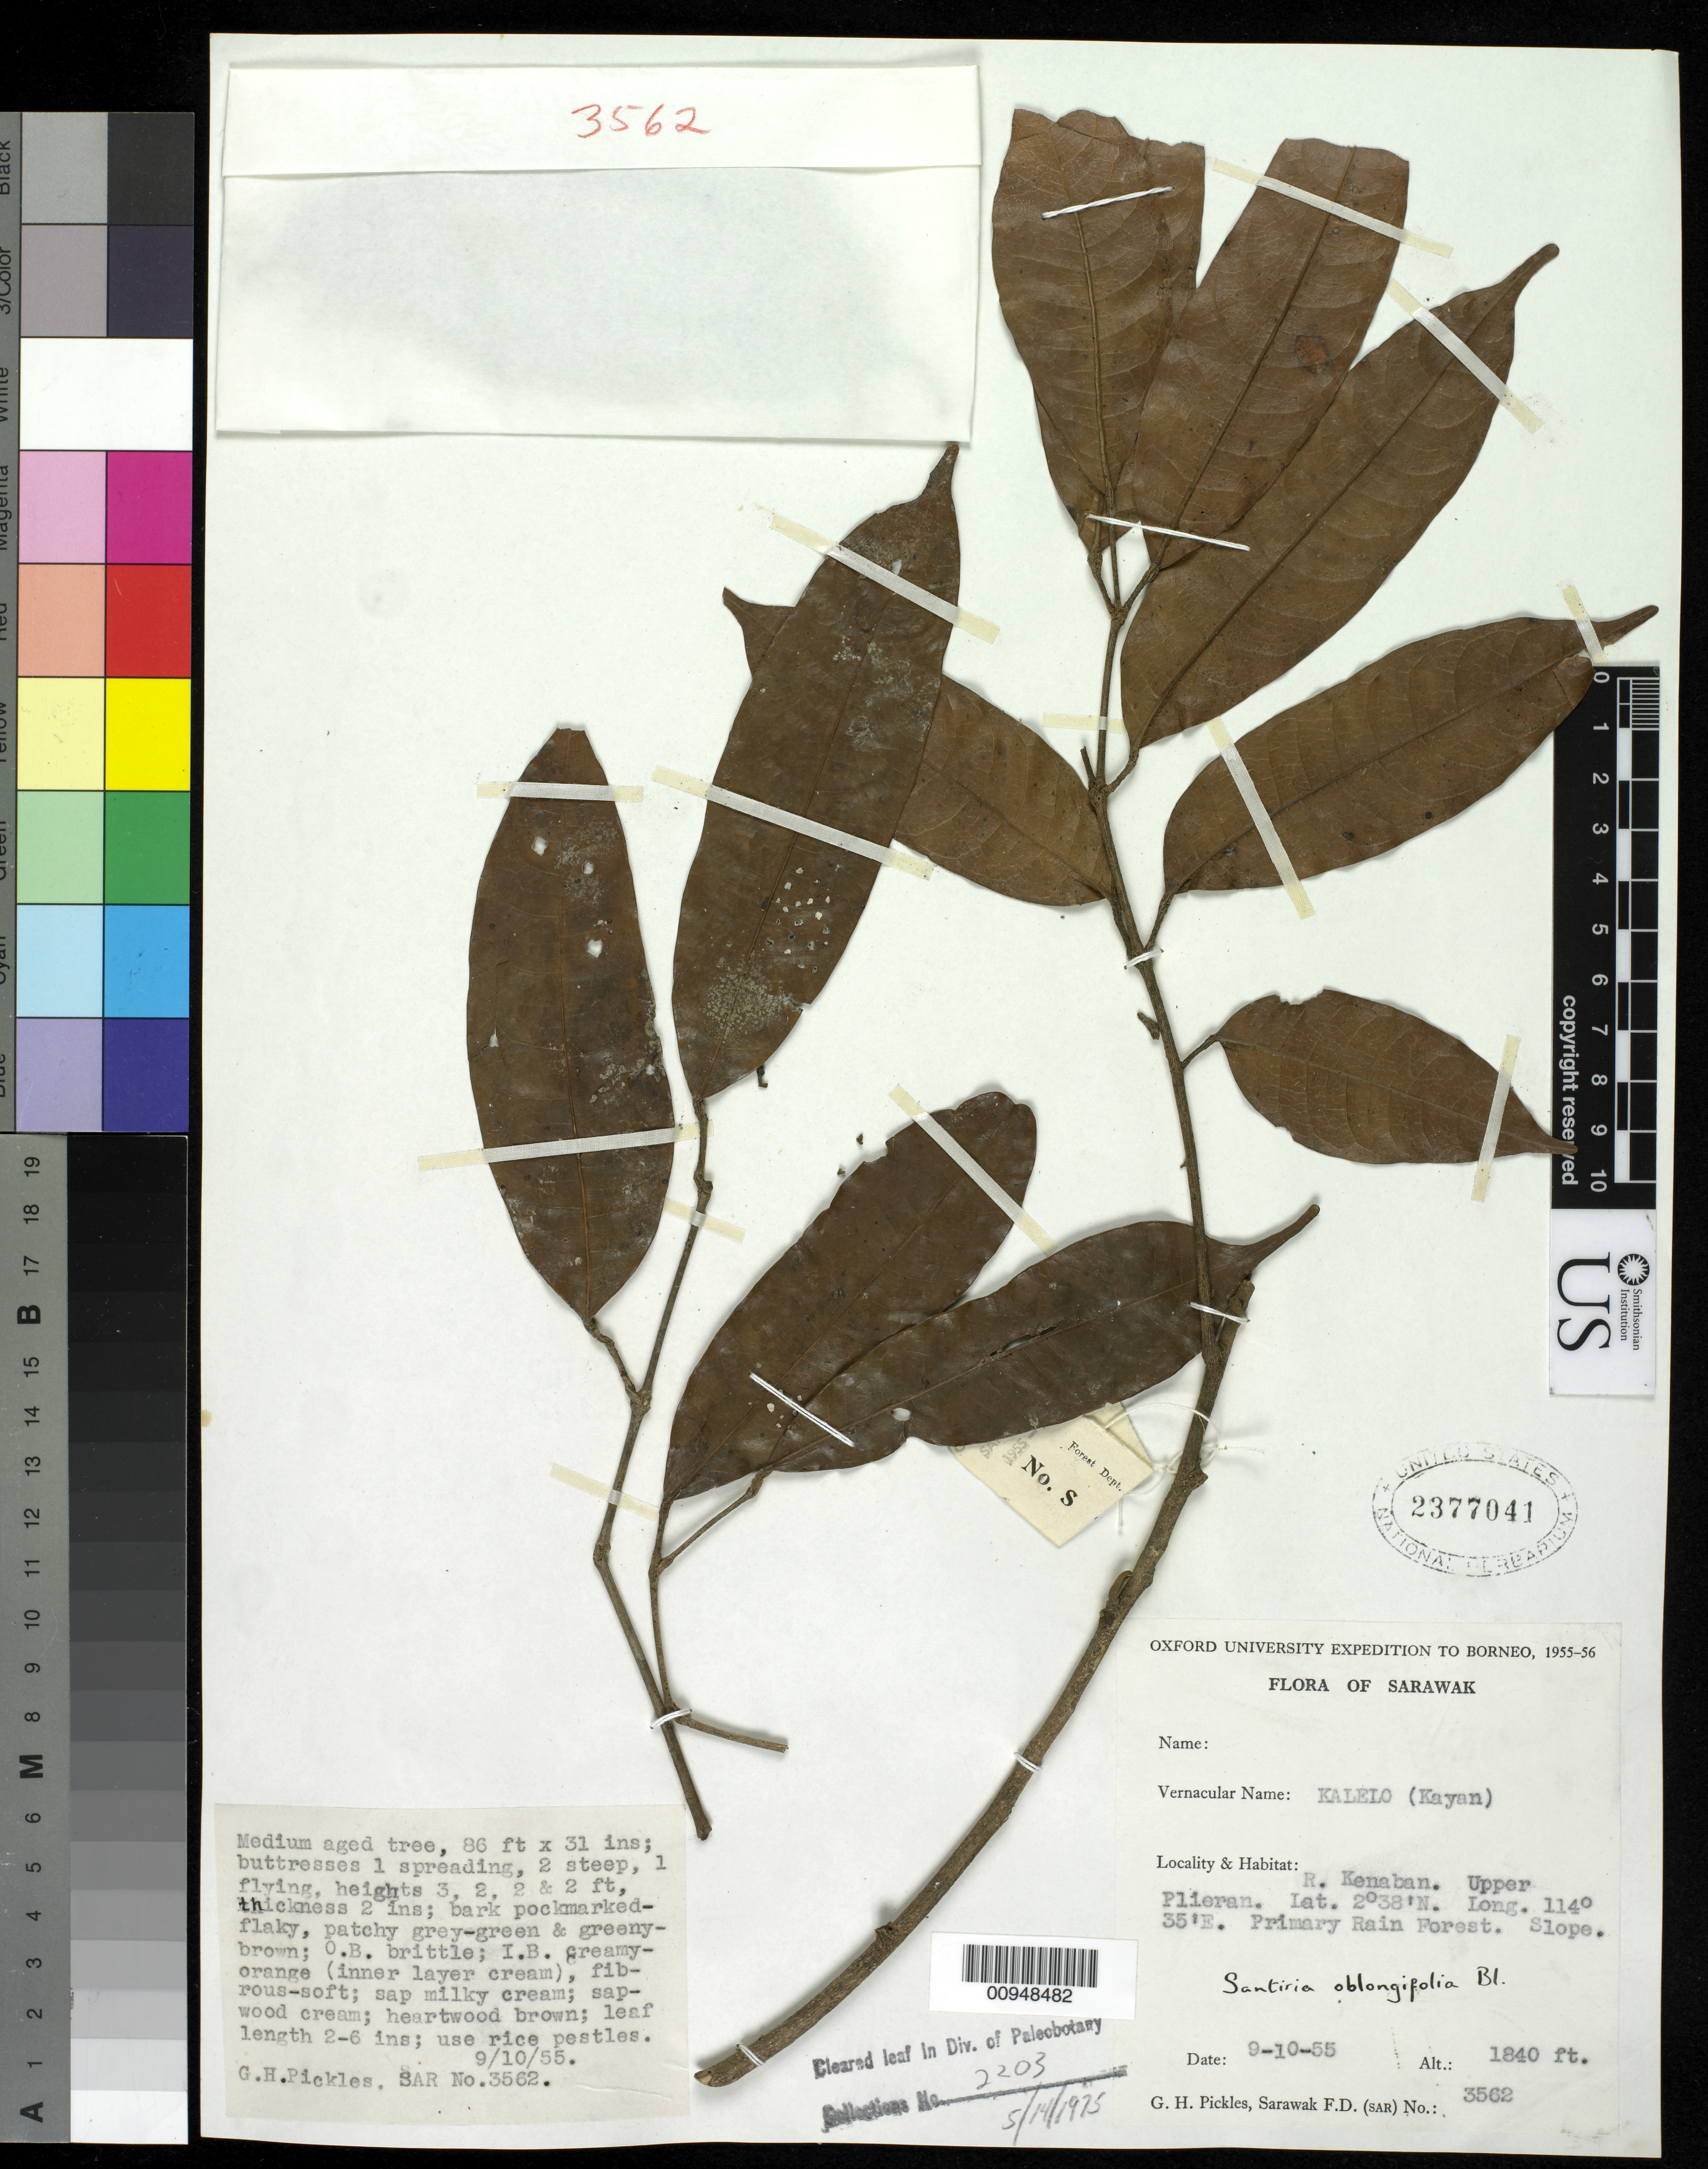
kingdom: Plantae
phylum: Tracheophyta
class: Magnoliopsida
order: Sapindales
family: Burseraceae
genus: Santiria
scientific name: Santiria oblongifolia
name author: Blume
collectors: G. Pickles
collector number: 3562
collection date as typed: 10 Sep 1955 or 09 Oct 1955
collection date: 1955-09-10 or 1955-10-09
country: Malaysia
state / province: Sarawak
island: Borneo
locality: R. Kenaban. Upper Plieran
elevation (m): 561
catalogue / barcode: US 2377041